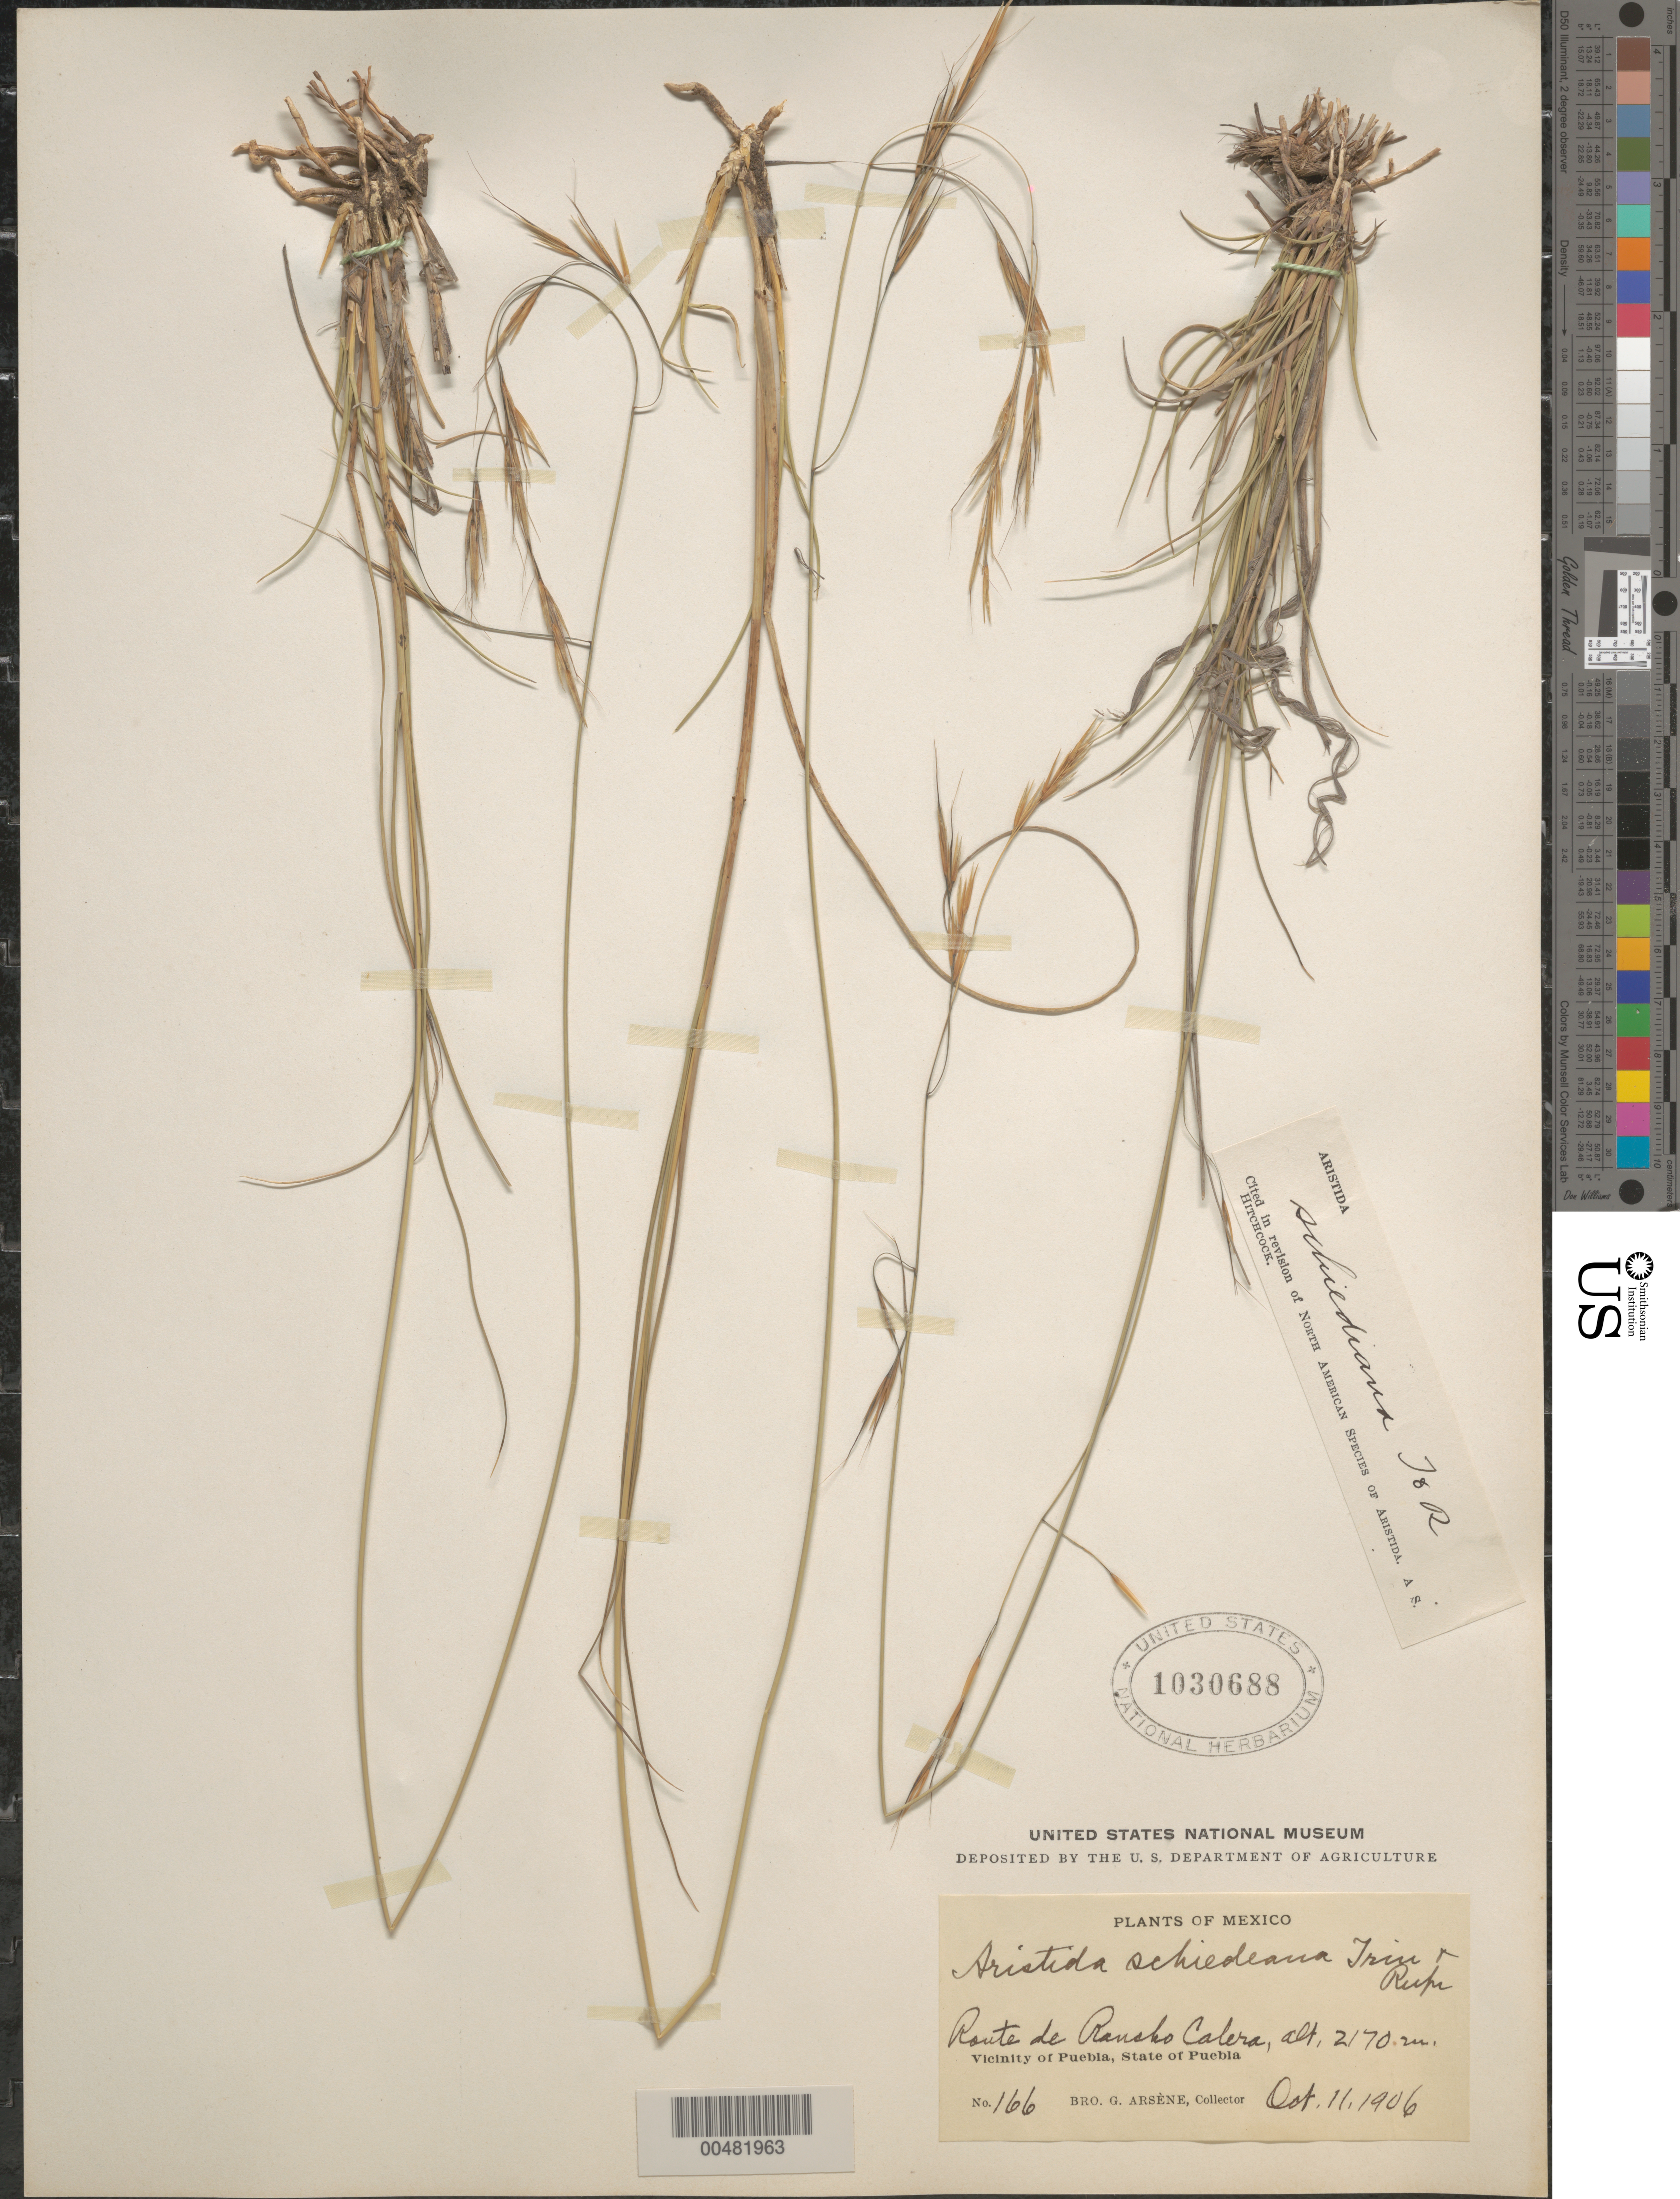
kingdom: Plantae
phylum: Tracheophyta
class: Liliopsida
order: Poales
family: Poaceae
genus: Aristida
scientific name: Aristida schiedeana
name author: Trin. & Rupr.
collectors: Bro. G. Arsène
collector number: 166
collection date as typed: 11 Oct 1906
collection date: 1906-10-11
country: Mexico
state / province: Puebla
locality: Vicinity of Puebla, Route de Rancho Calera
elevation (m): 2170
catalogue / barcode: US 1030688